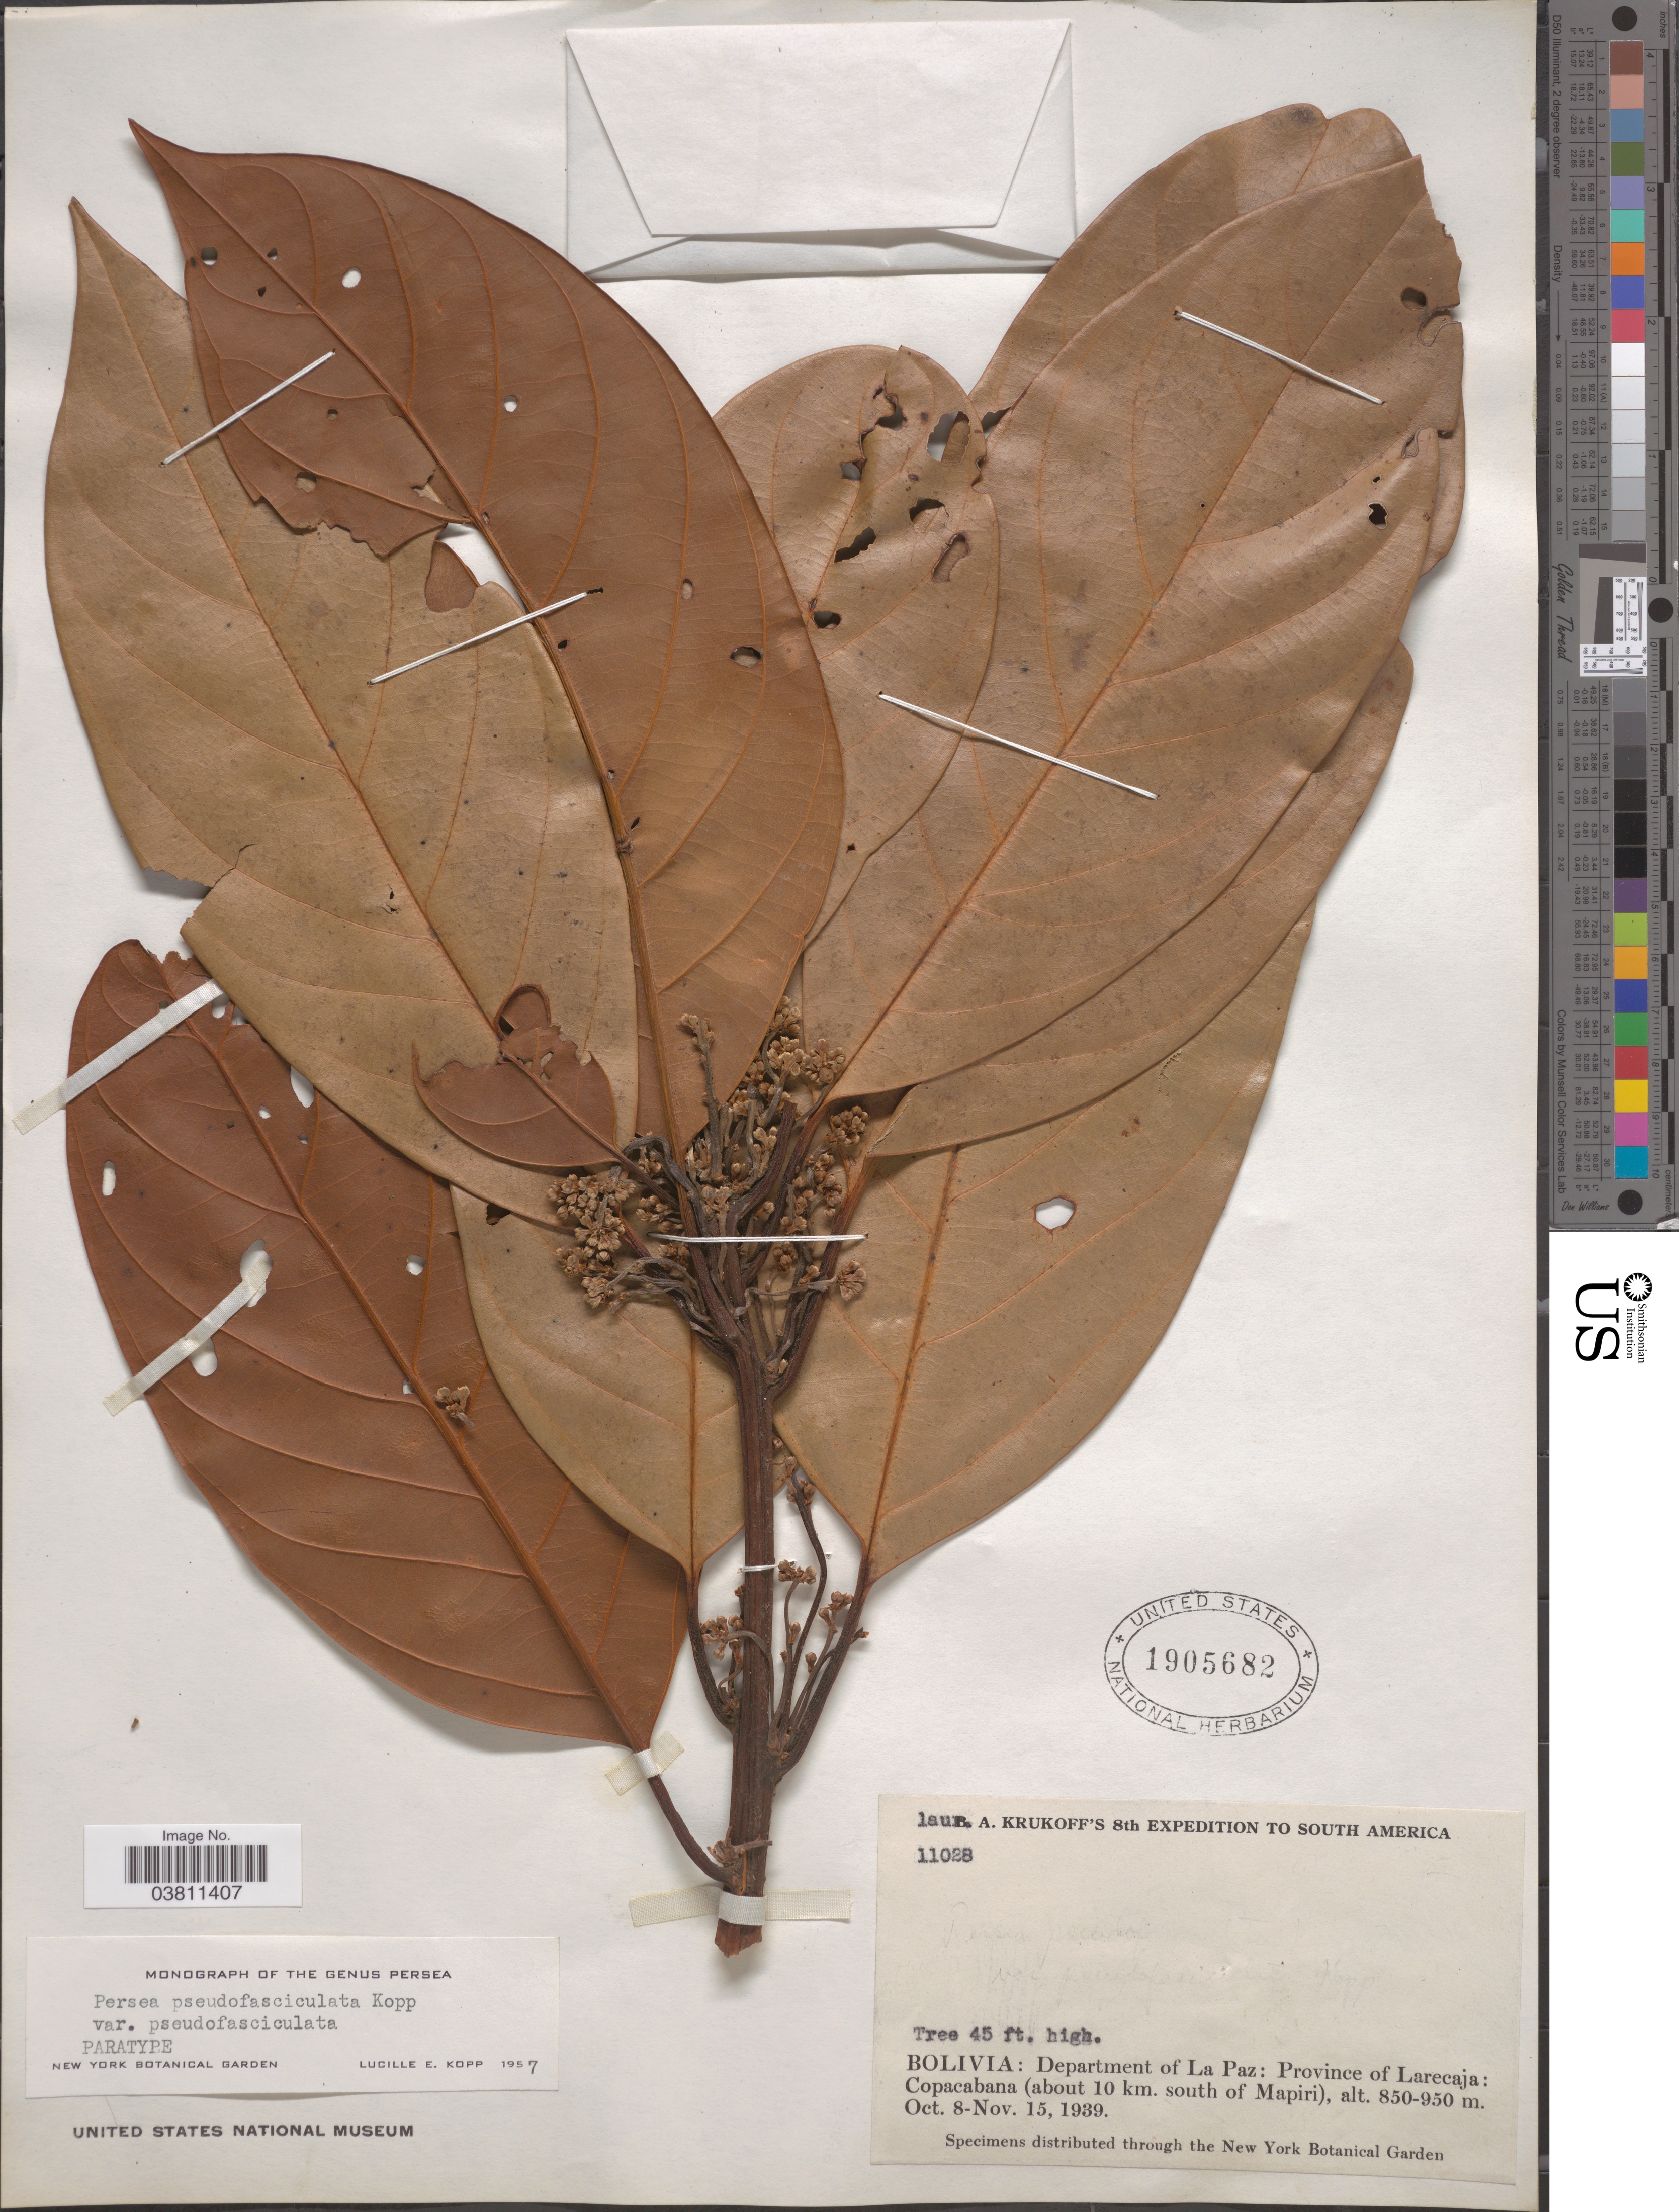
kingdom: Plantae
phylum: Tracheophyta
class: Magnoliopsida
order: Laurales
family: Lauraceae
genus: Persea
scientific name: Persea pseudofasciculata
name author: L.E. Kopp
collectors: B. A. Krukoff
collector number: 11028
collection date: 1939-10-08/1939-11-15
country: Bolivia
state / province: La Paz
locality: South America. Department of La Paz: Province of Larecaja: Copacabana (about 10 km. south of Mapiri).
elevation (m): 850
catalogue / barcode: US 1905682